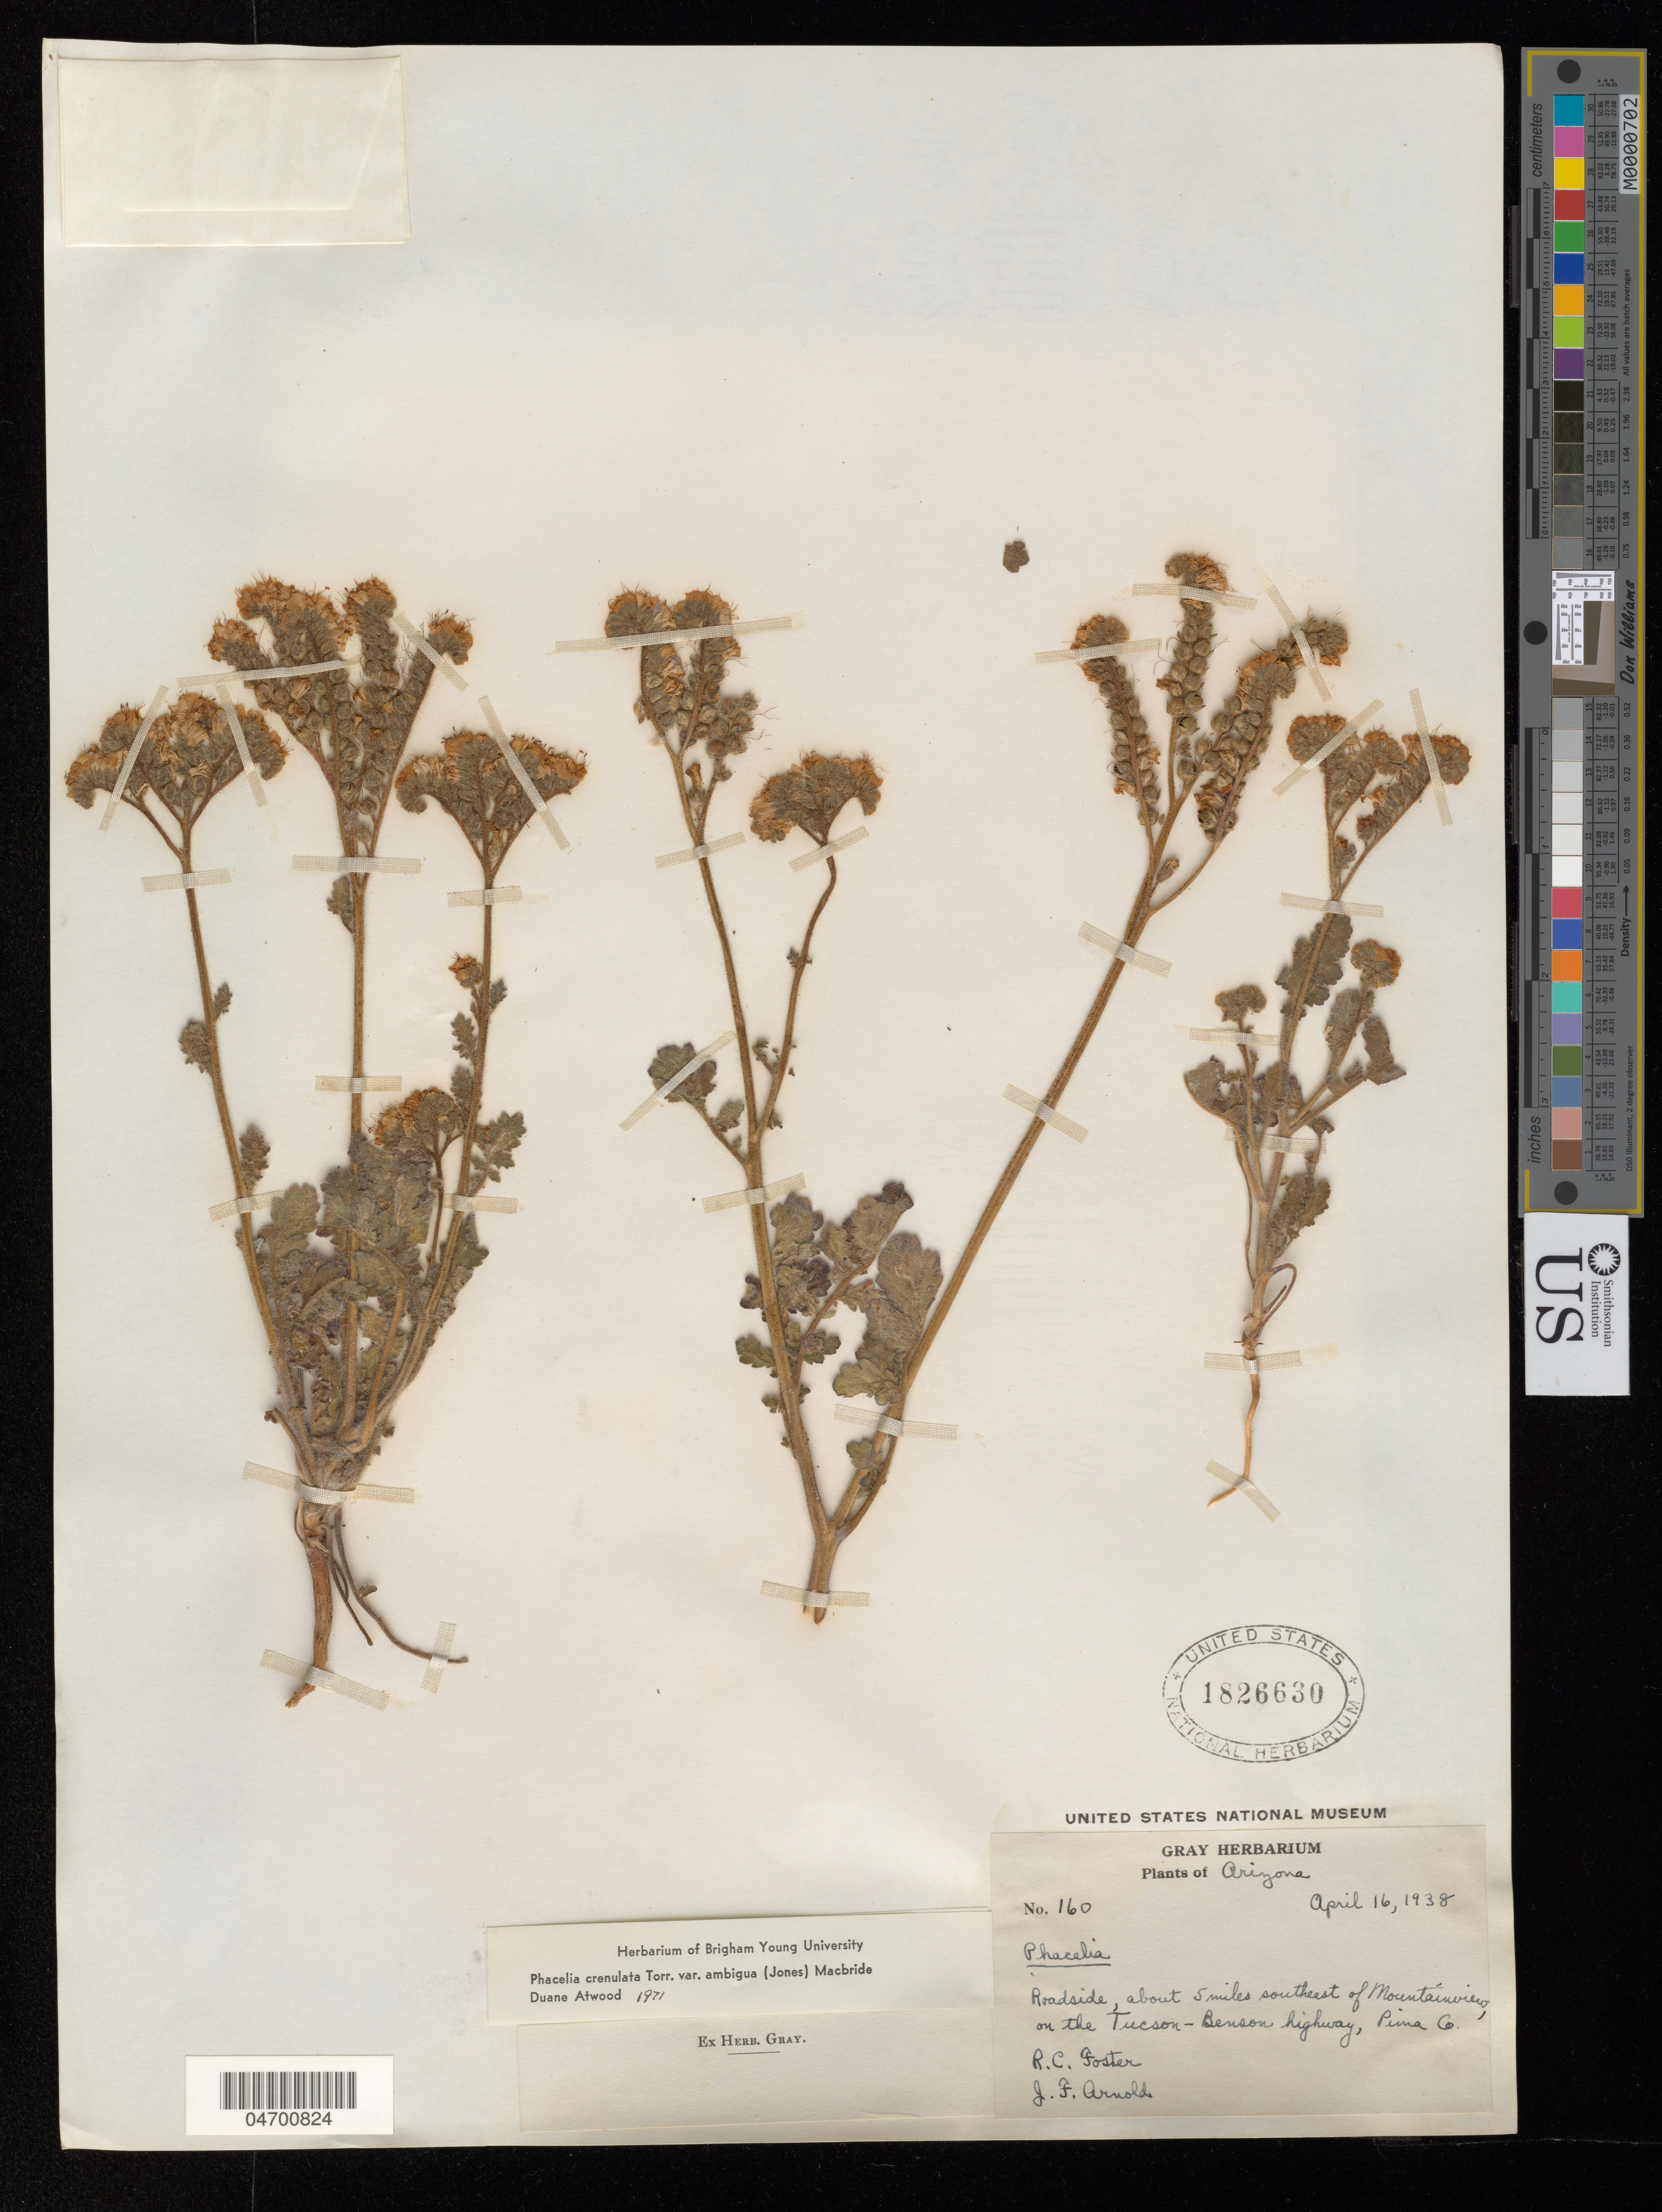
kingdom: Plantae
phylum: Tracheophyta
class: Magnoliopsida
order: Boraginales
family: Hydrophyllaceae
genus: Phacelia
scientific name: Phacelia crenulata var. ambigua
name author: (M.E. Jones) J.F. Macbr.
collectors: R. C. Foster & J. F. Arnold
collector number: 160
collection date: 1938-04-16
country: United States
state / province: Arizona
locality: Roadside, about 5 miles southeast of Mountainview, on the Tucson - Benson highway, Pima Co.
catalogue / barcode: US 1826630